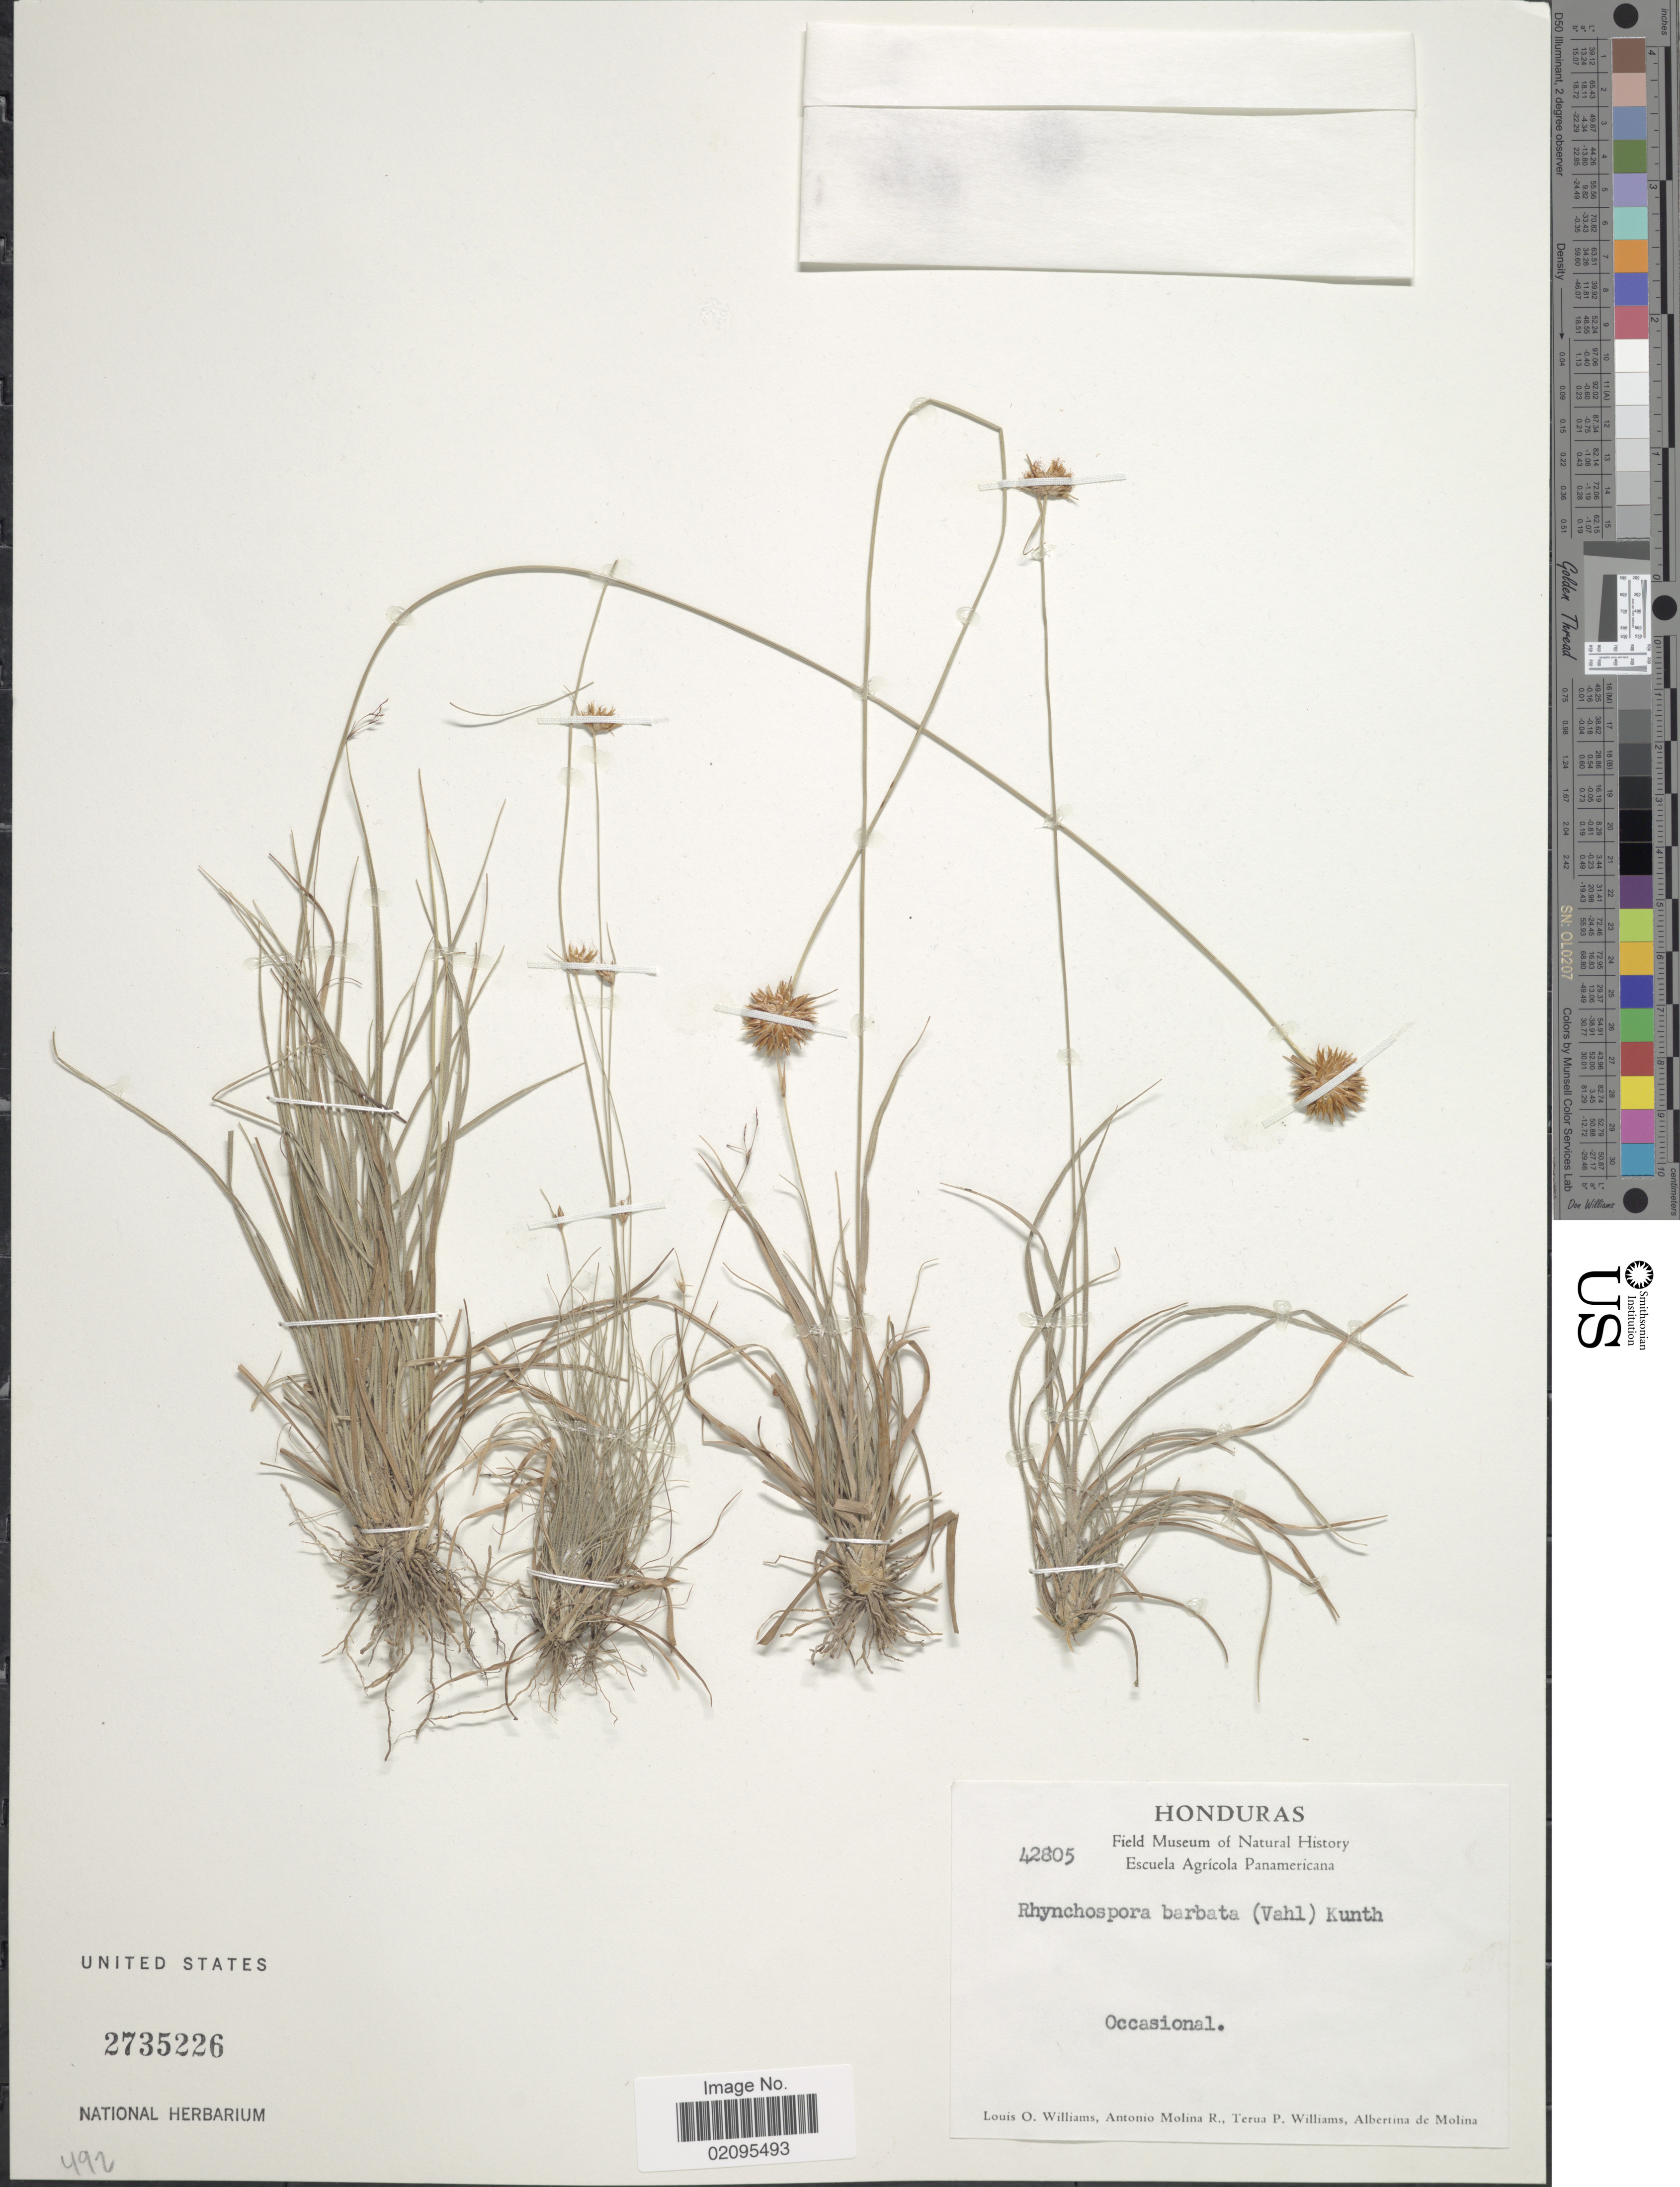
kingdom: Plantae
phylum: Tracheophyta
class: Liliopsida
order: Poales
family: Cyperaceae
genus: Rhynchospora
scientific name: Rhynchospora barbata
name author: (Vahl) Kunth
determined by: Alves, K.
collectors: L. O. Williams, A. Molina R., T. Williams & A. R. Molina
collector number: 42805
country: Honduras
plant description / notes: mixed with Bulbostylis sp. (B).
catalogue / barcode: US 2735226